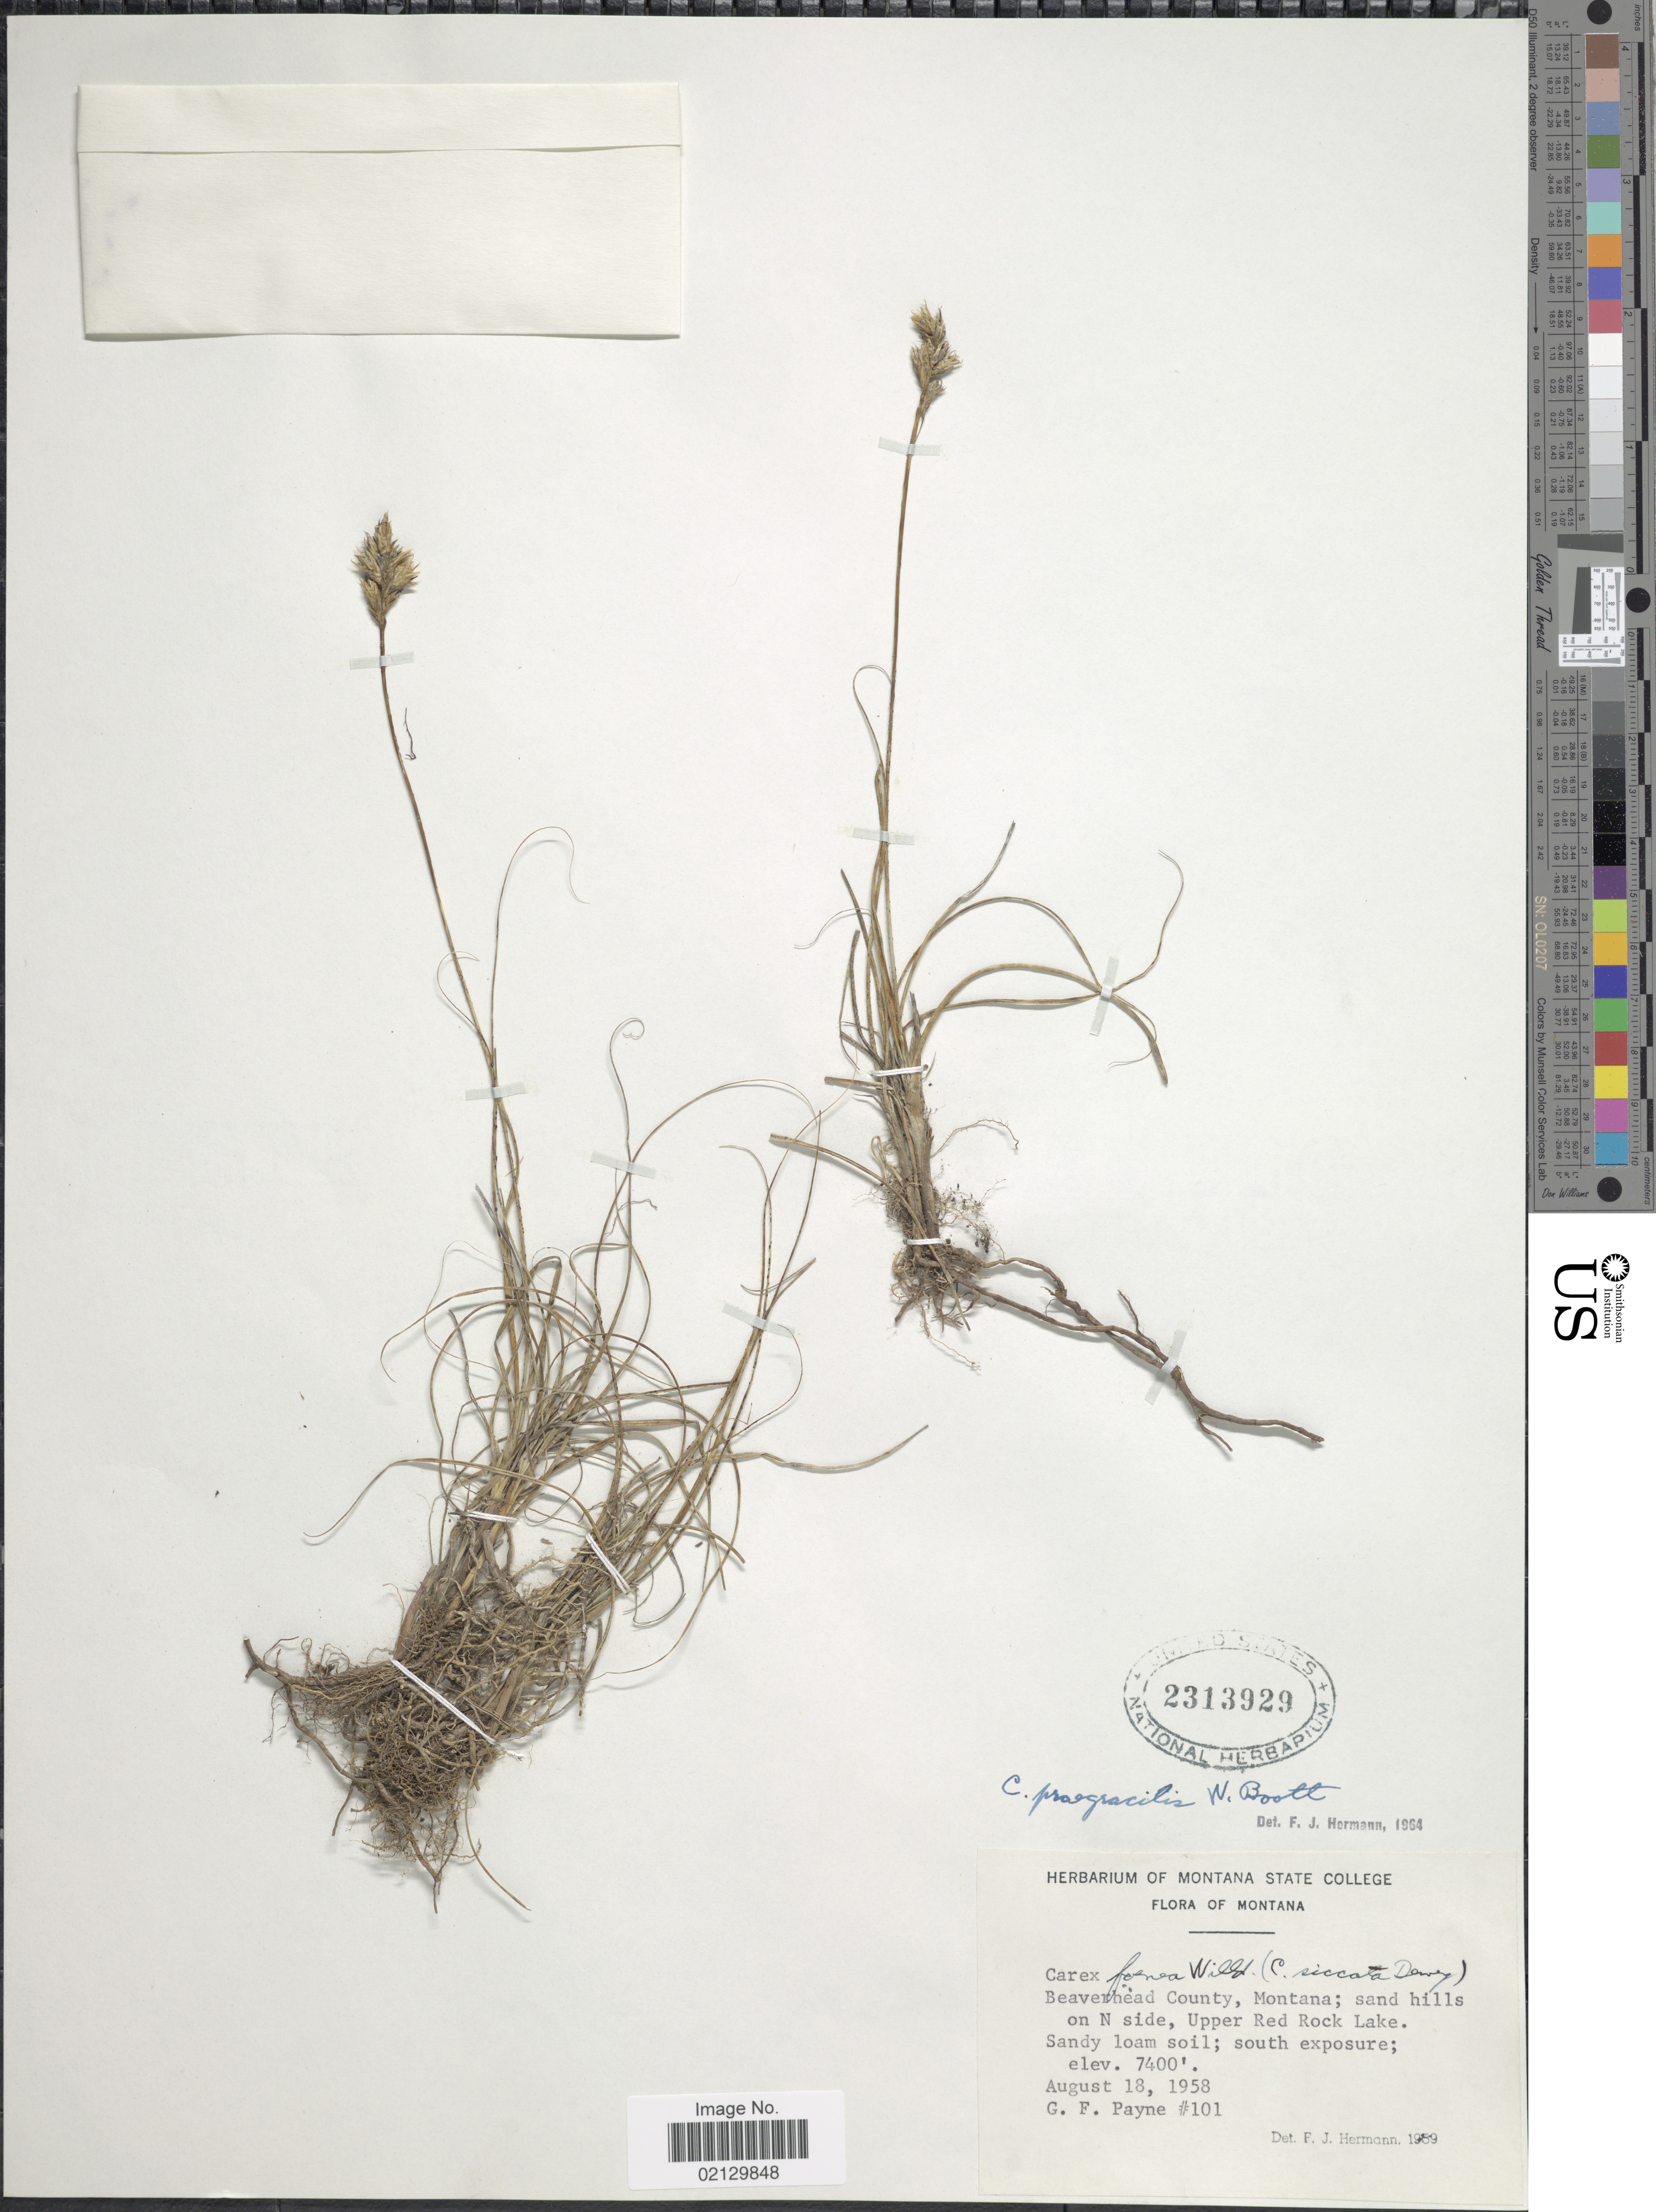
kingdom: Plantae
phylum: Tracheophyta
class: Liliopsida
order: Poales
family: Cyperaceae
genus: Carex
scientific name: Carex praegracilis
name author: W. Boott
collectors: G. Payne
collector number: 101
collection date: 1958-08-18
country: United States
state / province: Montana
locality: Montana, Beaverhead County, Montana; sand hills on N side, Upper Red Rock Lake.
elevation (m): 2256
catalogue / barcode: US 2313929